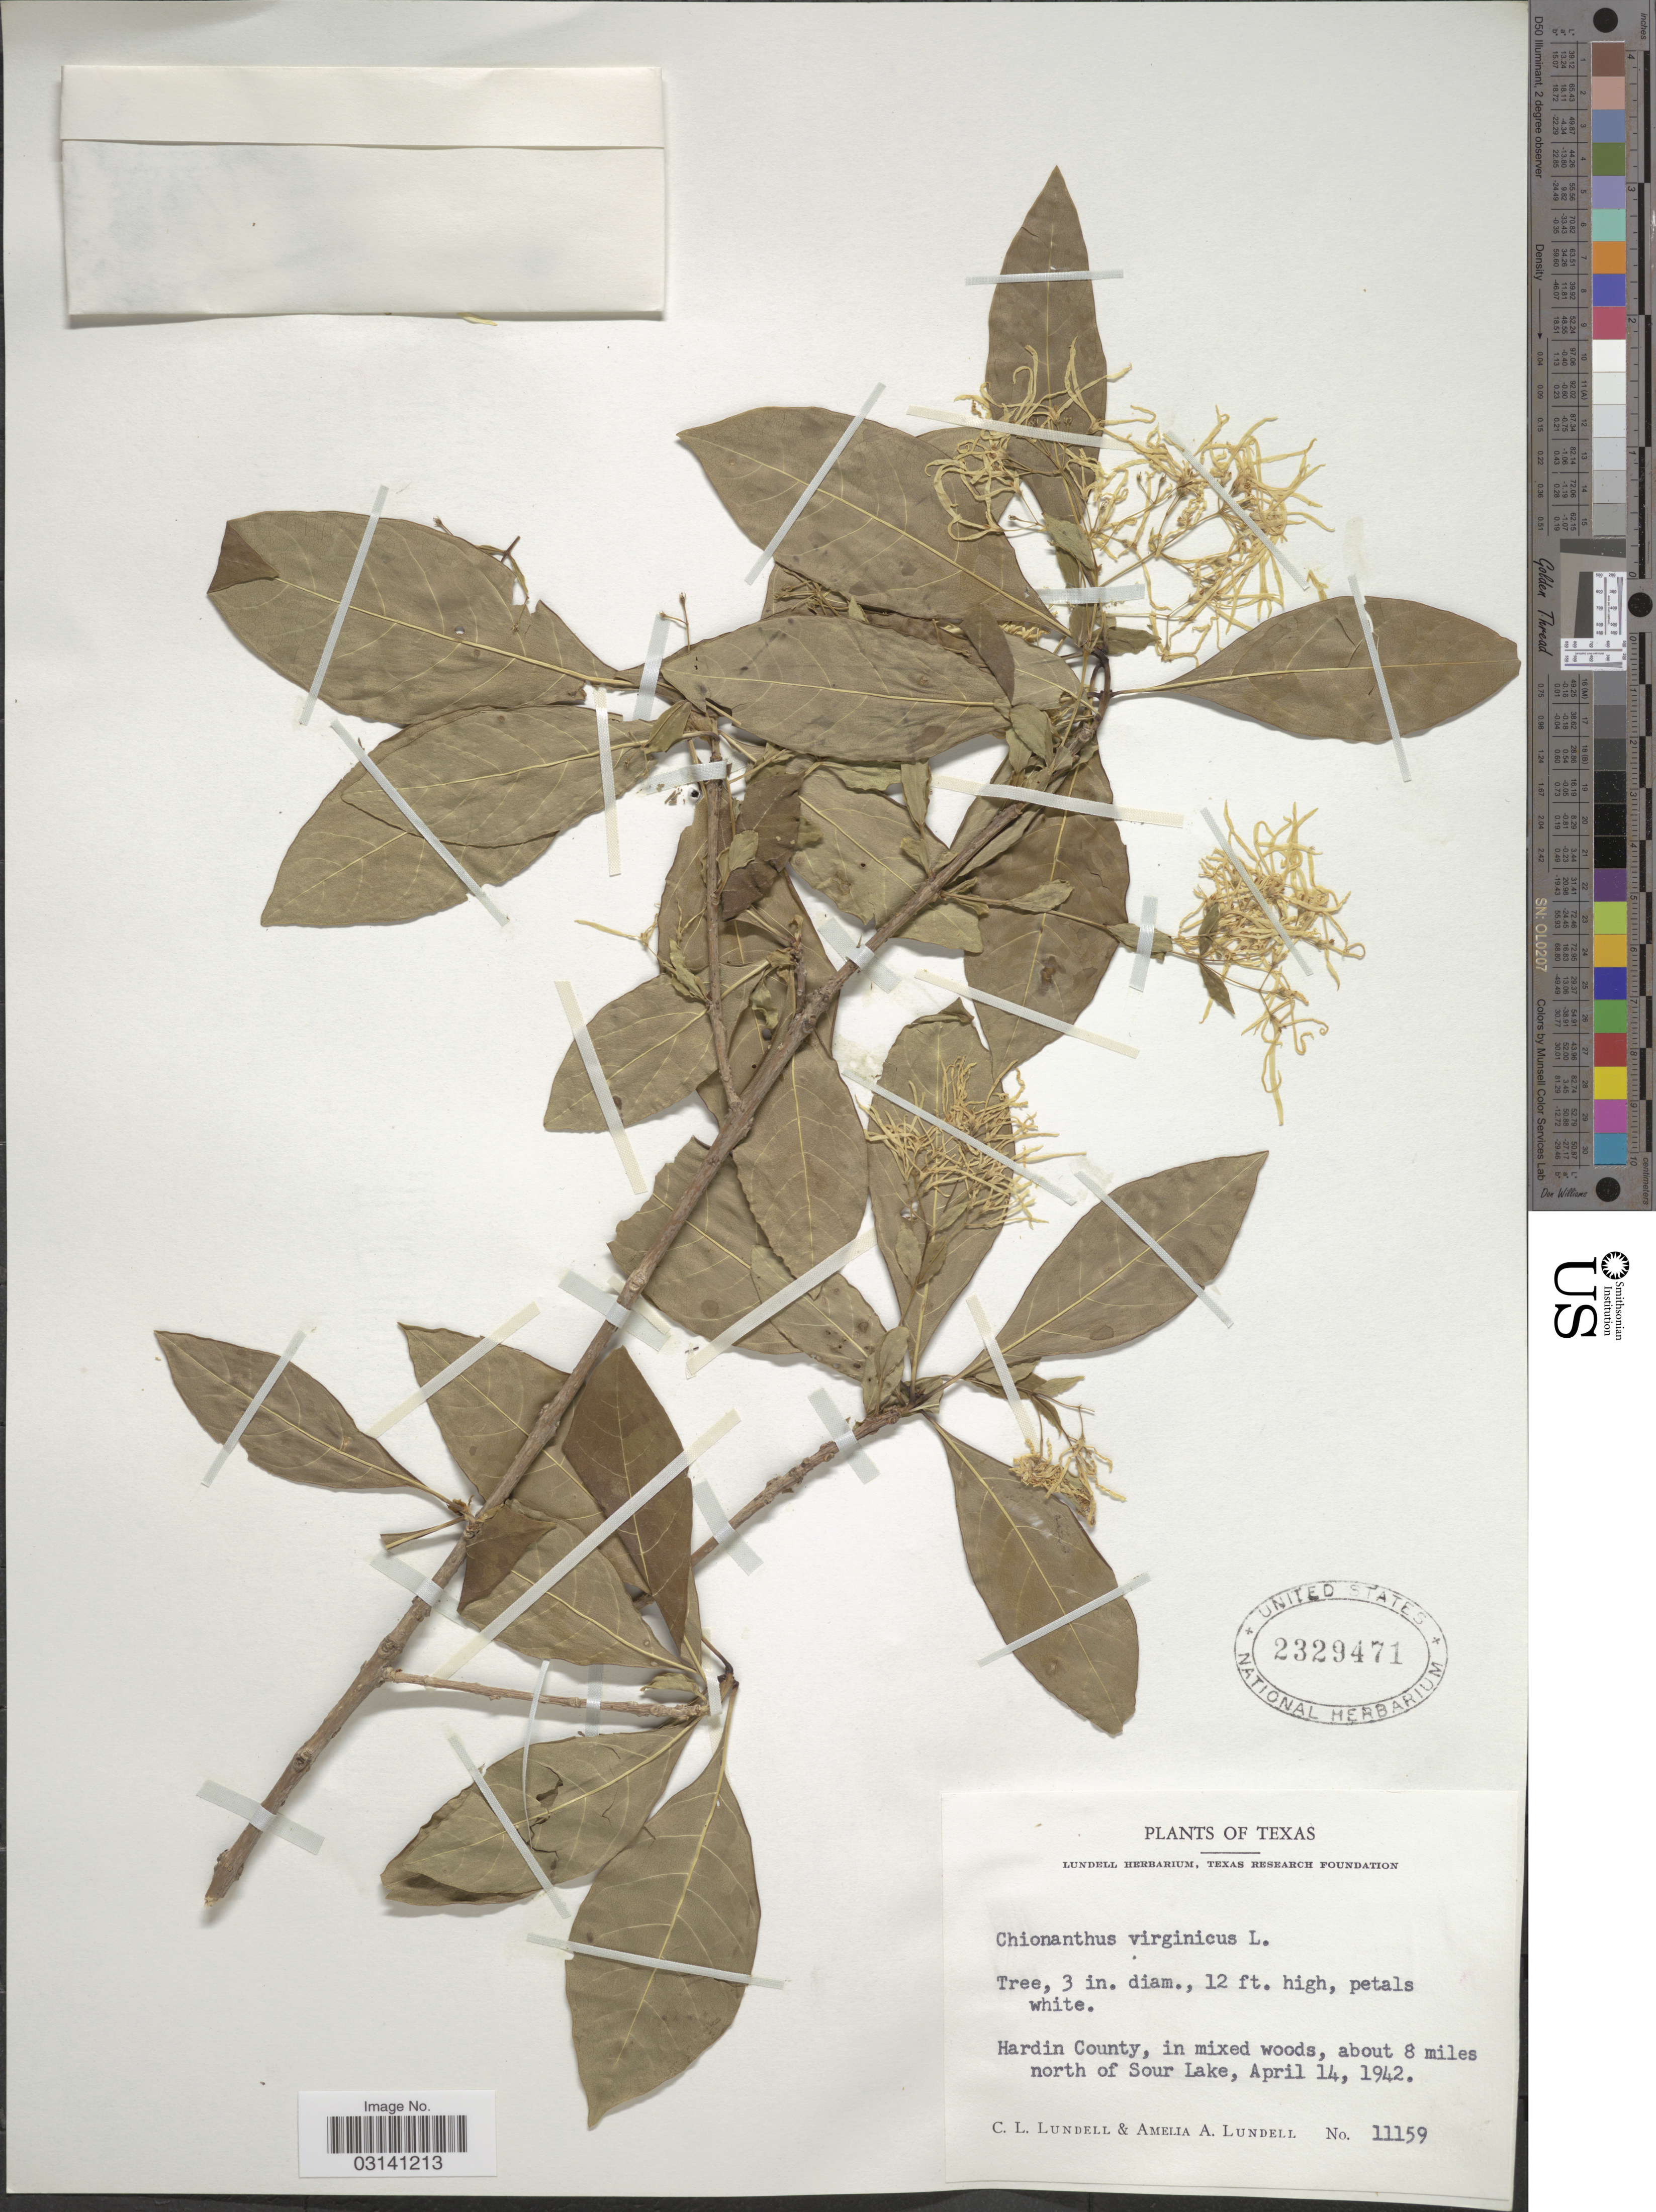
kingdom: Plantae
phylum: Tracheophyta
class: Magnoliopsida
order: Lamiales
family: Oleaceae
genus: Chionanthus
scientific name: Chionanthus virginicus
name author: L.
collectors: C. L. Lundell & A. A. Lundell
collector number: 11159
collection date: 1942-04-14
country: United States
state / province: Texas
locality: Hardin County, in mixed woods, about 8 miles north of Sour Lake.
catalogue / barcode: US 2329471